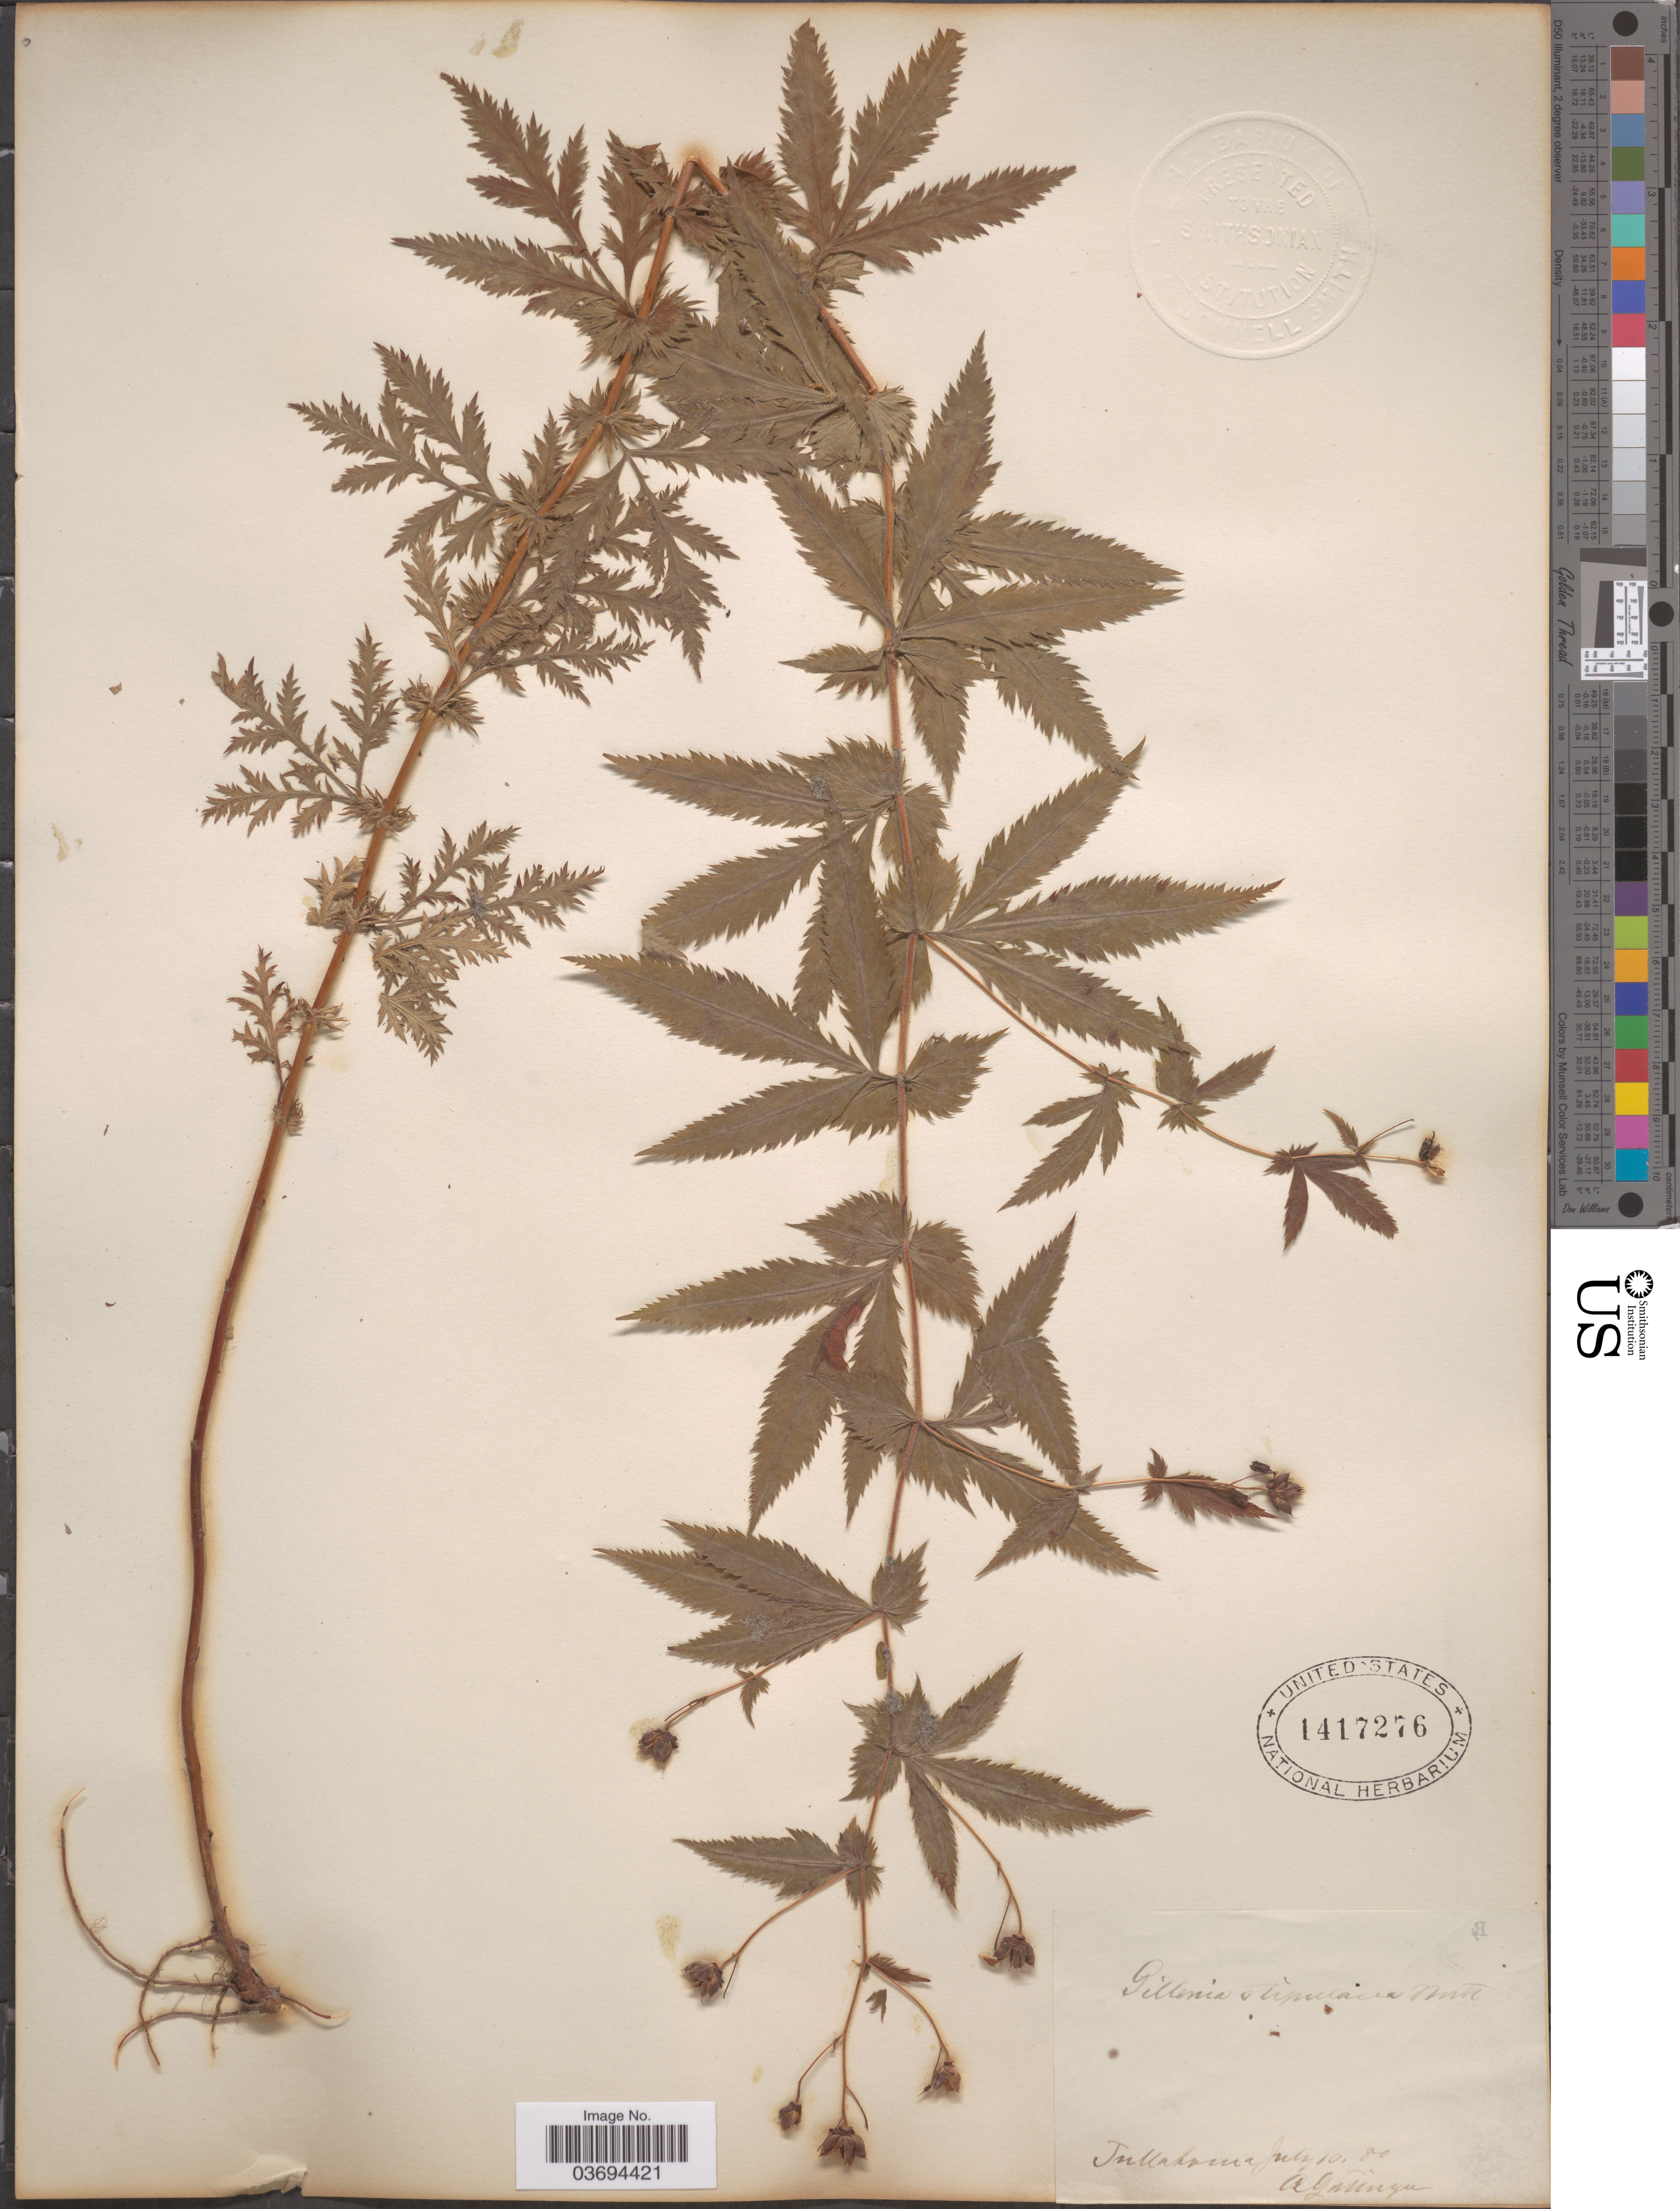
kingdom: Plantae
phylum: Tracheophyta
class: Magnoliopsida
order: Rosales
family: Rosaceae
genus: Gillenia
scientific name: Gillenia stipulata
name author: (Muhl. ex Willd.) Nutt.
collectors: A. Gattinger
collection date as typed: Transcribed d/m/y: 10/7/80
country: United States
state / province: Tennessee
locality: Tullahoma.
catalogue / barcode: US 1417276